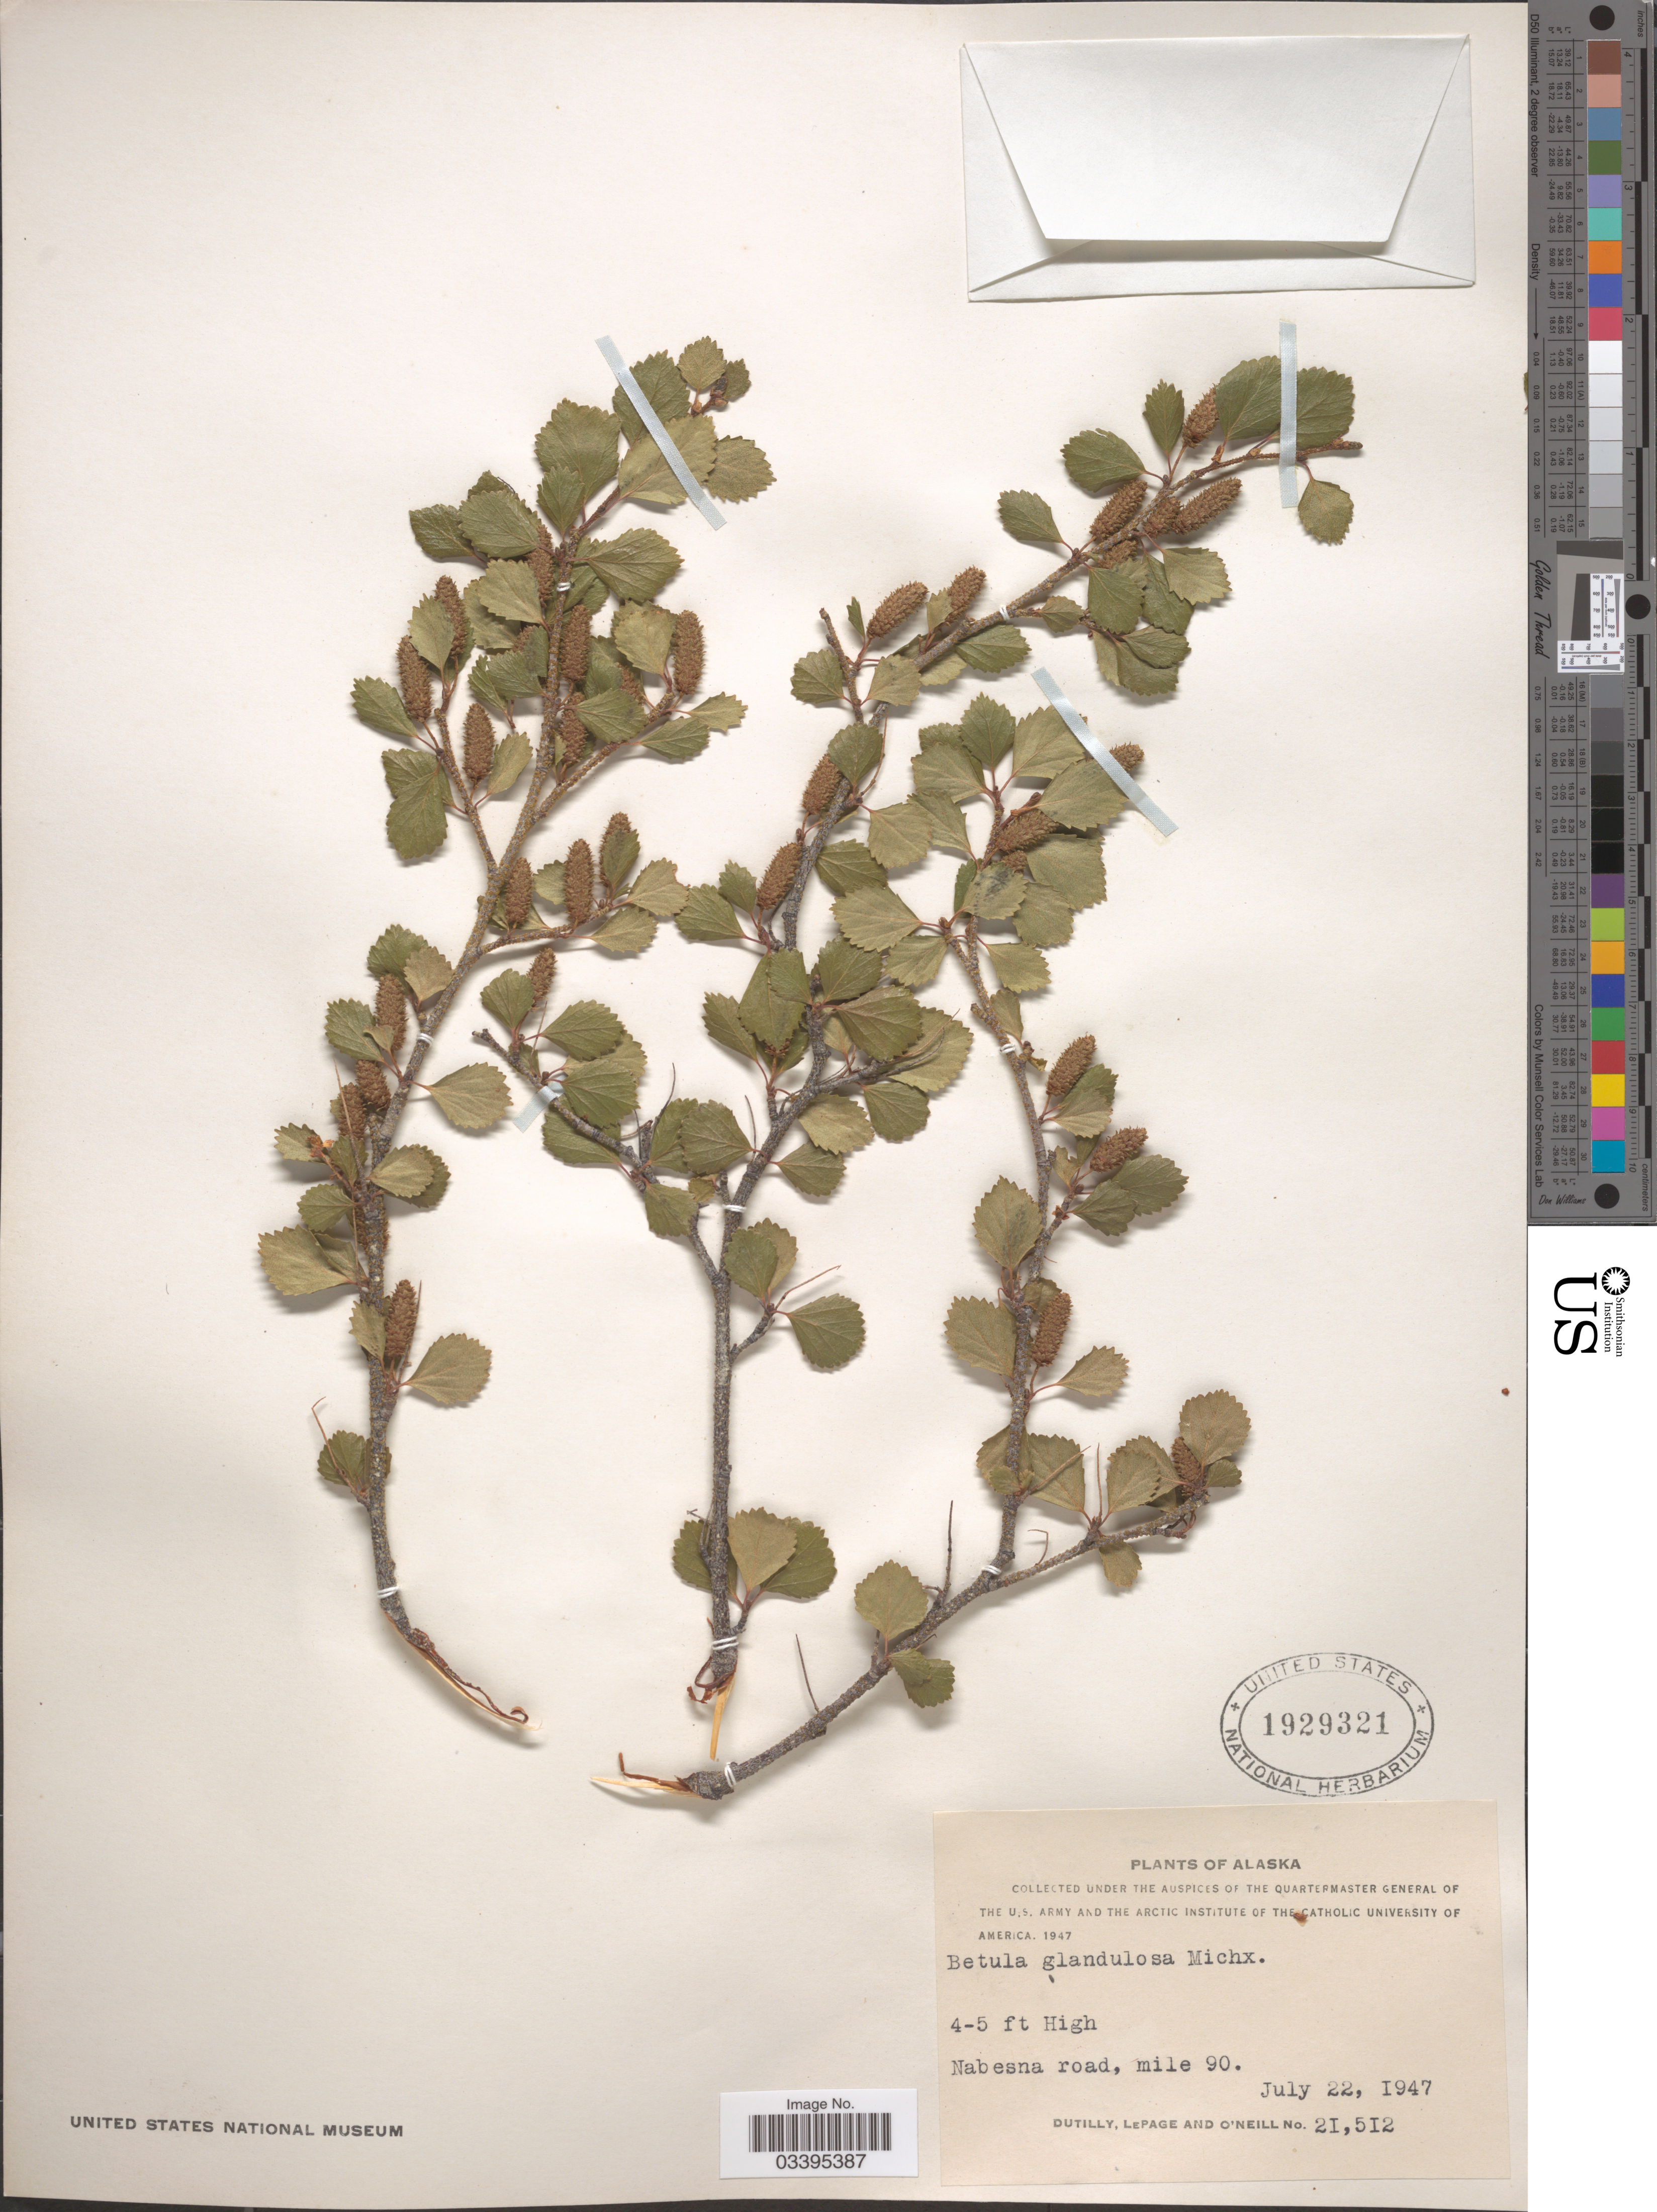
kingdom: Plantae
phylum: Tracheophyta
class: Magnoliopsida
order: Fagales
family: Betulaceae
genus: Betula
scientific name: Betula glandulosa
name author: Michx.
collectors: -. Dutilly, -. LePage & -. O'Neill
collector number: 21512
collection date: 1947-07-22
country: United States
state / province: Alaska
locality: Nabesna road, mile 90.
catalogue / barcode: US 1929321